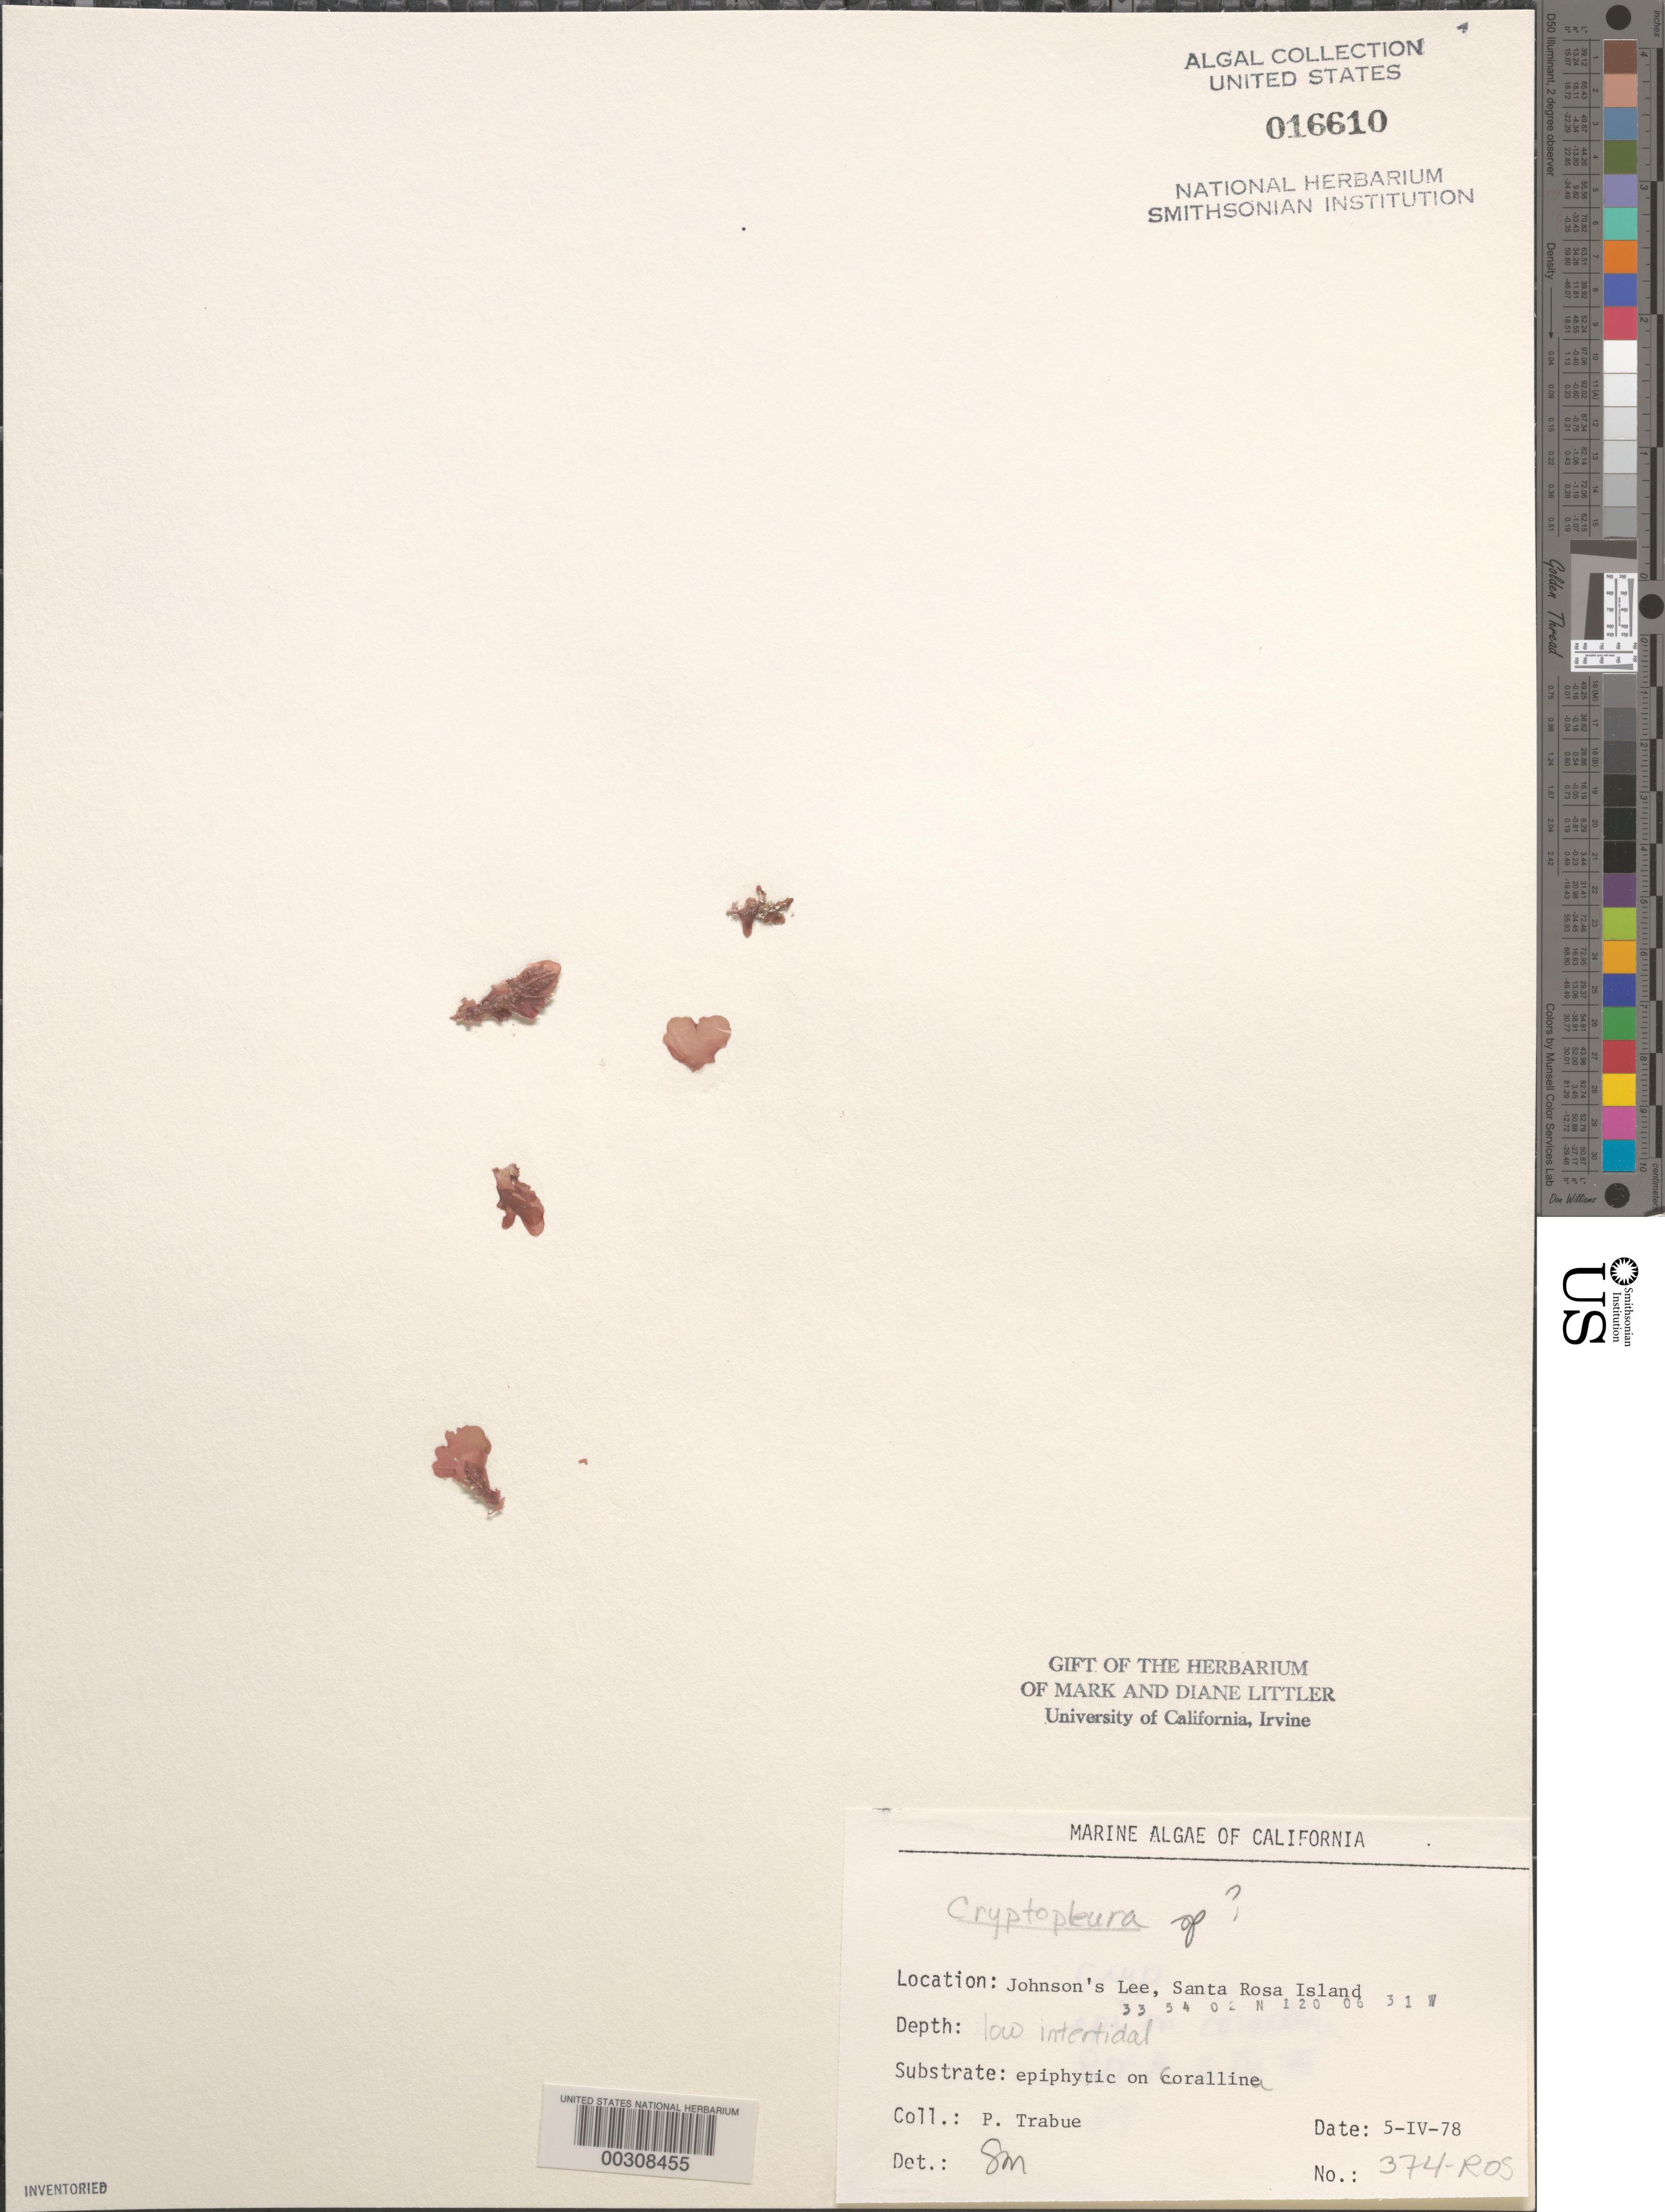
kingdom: Plantae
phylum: Rhodophyta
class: Florideophyceae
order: Ceramiales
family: Delesseriaceae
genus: Cryptopleura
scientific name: Cryptopleura sp.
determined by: Murray, S. N.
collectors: P. J. Trabue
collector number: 374-ros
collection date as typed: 05 Apr 1978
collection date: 1978-04-05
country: United States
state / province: California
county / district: Santa Barbara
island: Santa Rosa Island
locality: Johnson's Lee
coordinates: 33 54 02 N, 120 06 31 W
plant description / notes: BLM-SOCALBIGHT Rocky Intertidal Survey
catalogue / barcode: US 16610